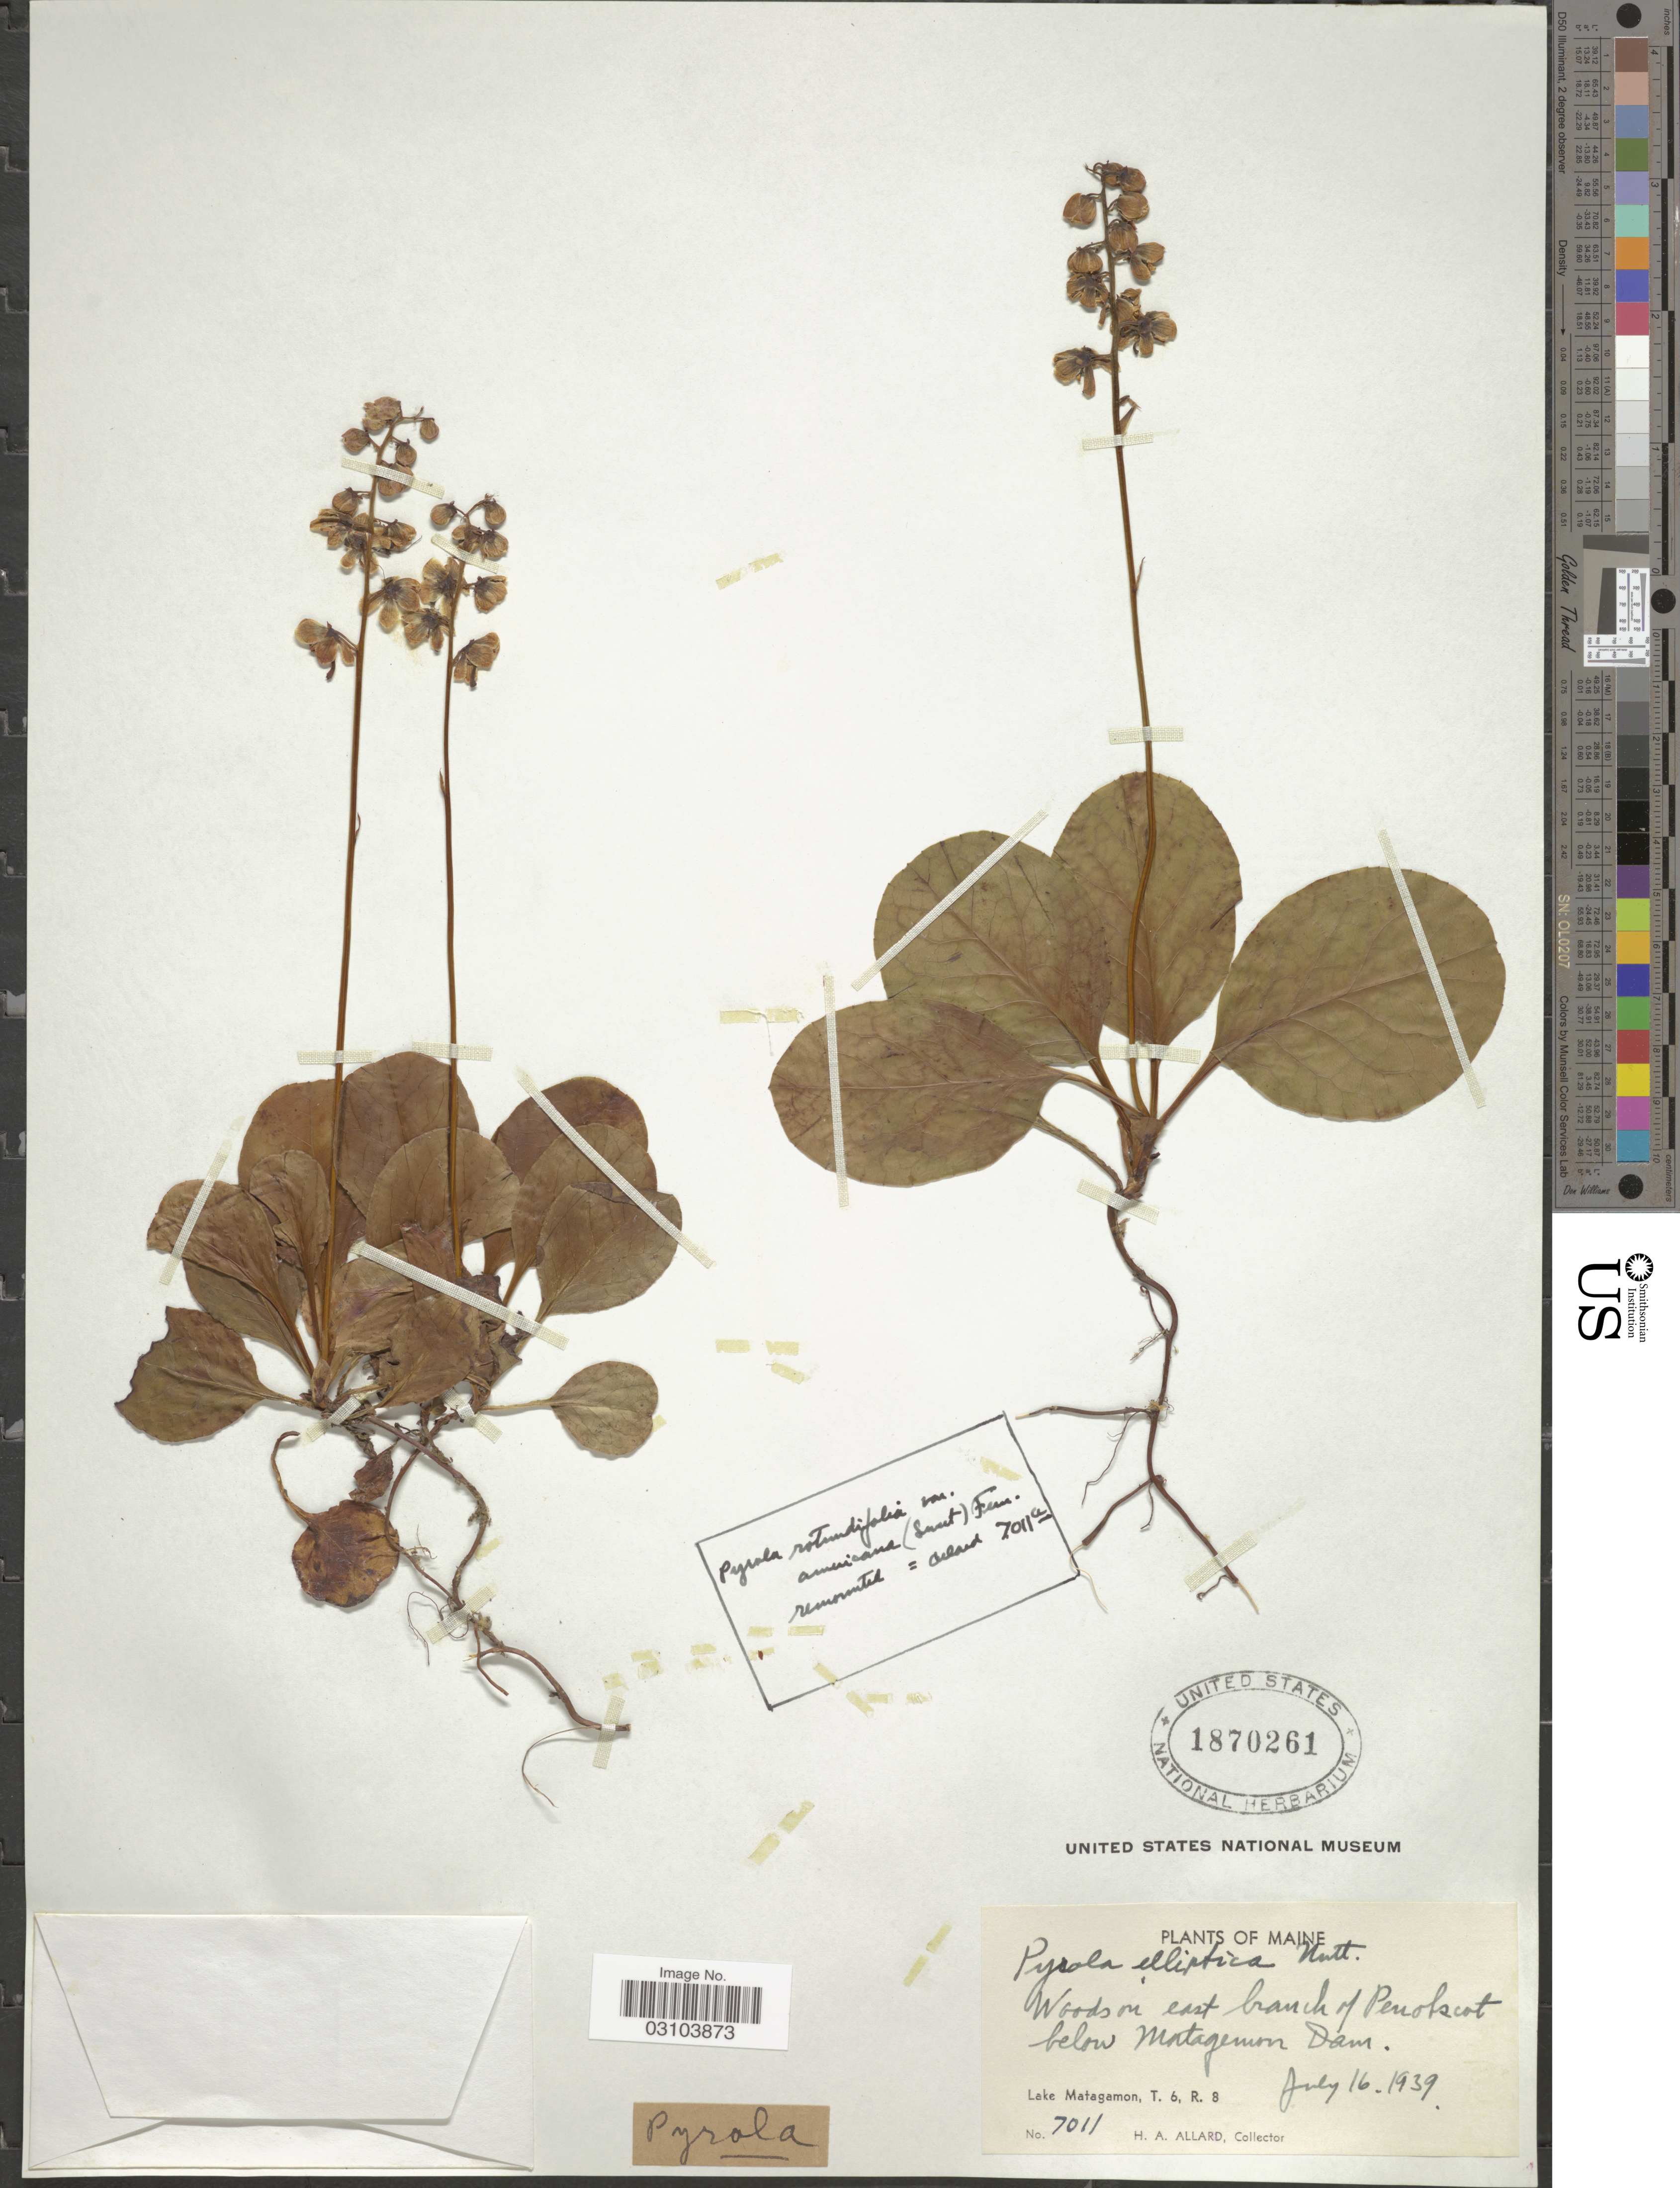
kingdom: Plantae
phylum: Tracheophyta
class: Magnoliopsida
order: Ericales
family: Ericaceae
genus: Pyrola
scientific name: Pyrola elliptica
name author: Nutt.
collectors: H. A. Allard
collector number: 7011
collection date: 1939-07-16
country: United States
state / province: Maine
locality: Woods on east branch of Penobscot below Matagemon Dam. Lake Matagamon, T. 6, R. 8.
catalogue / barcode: US 1870261